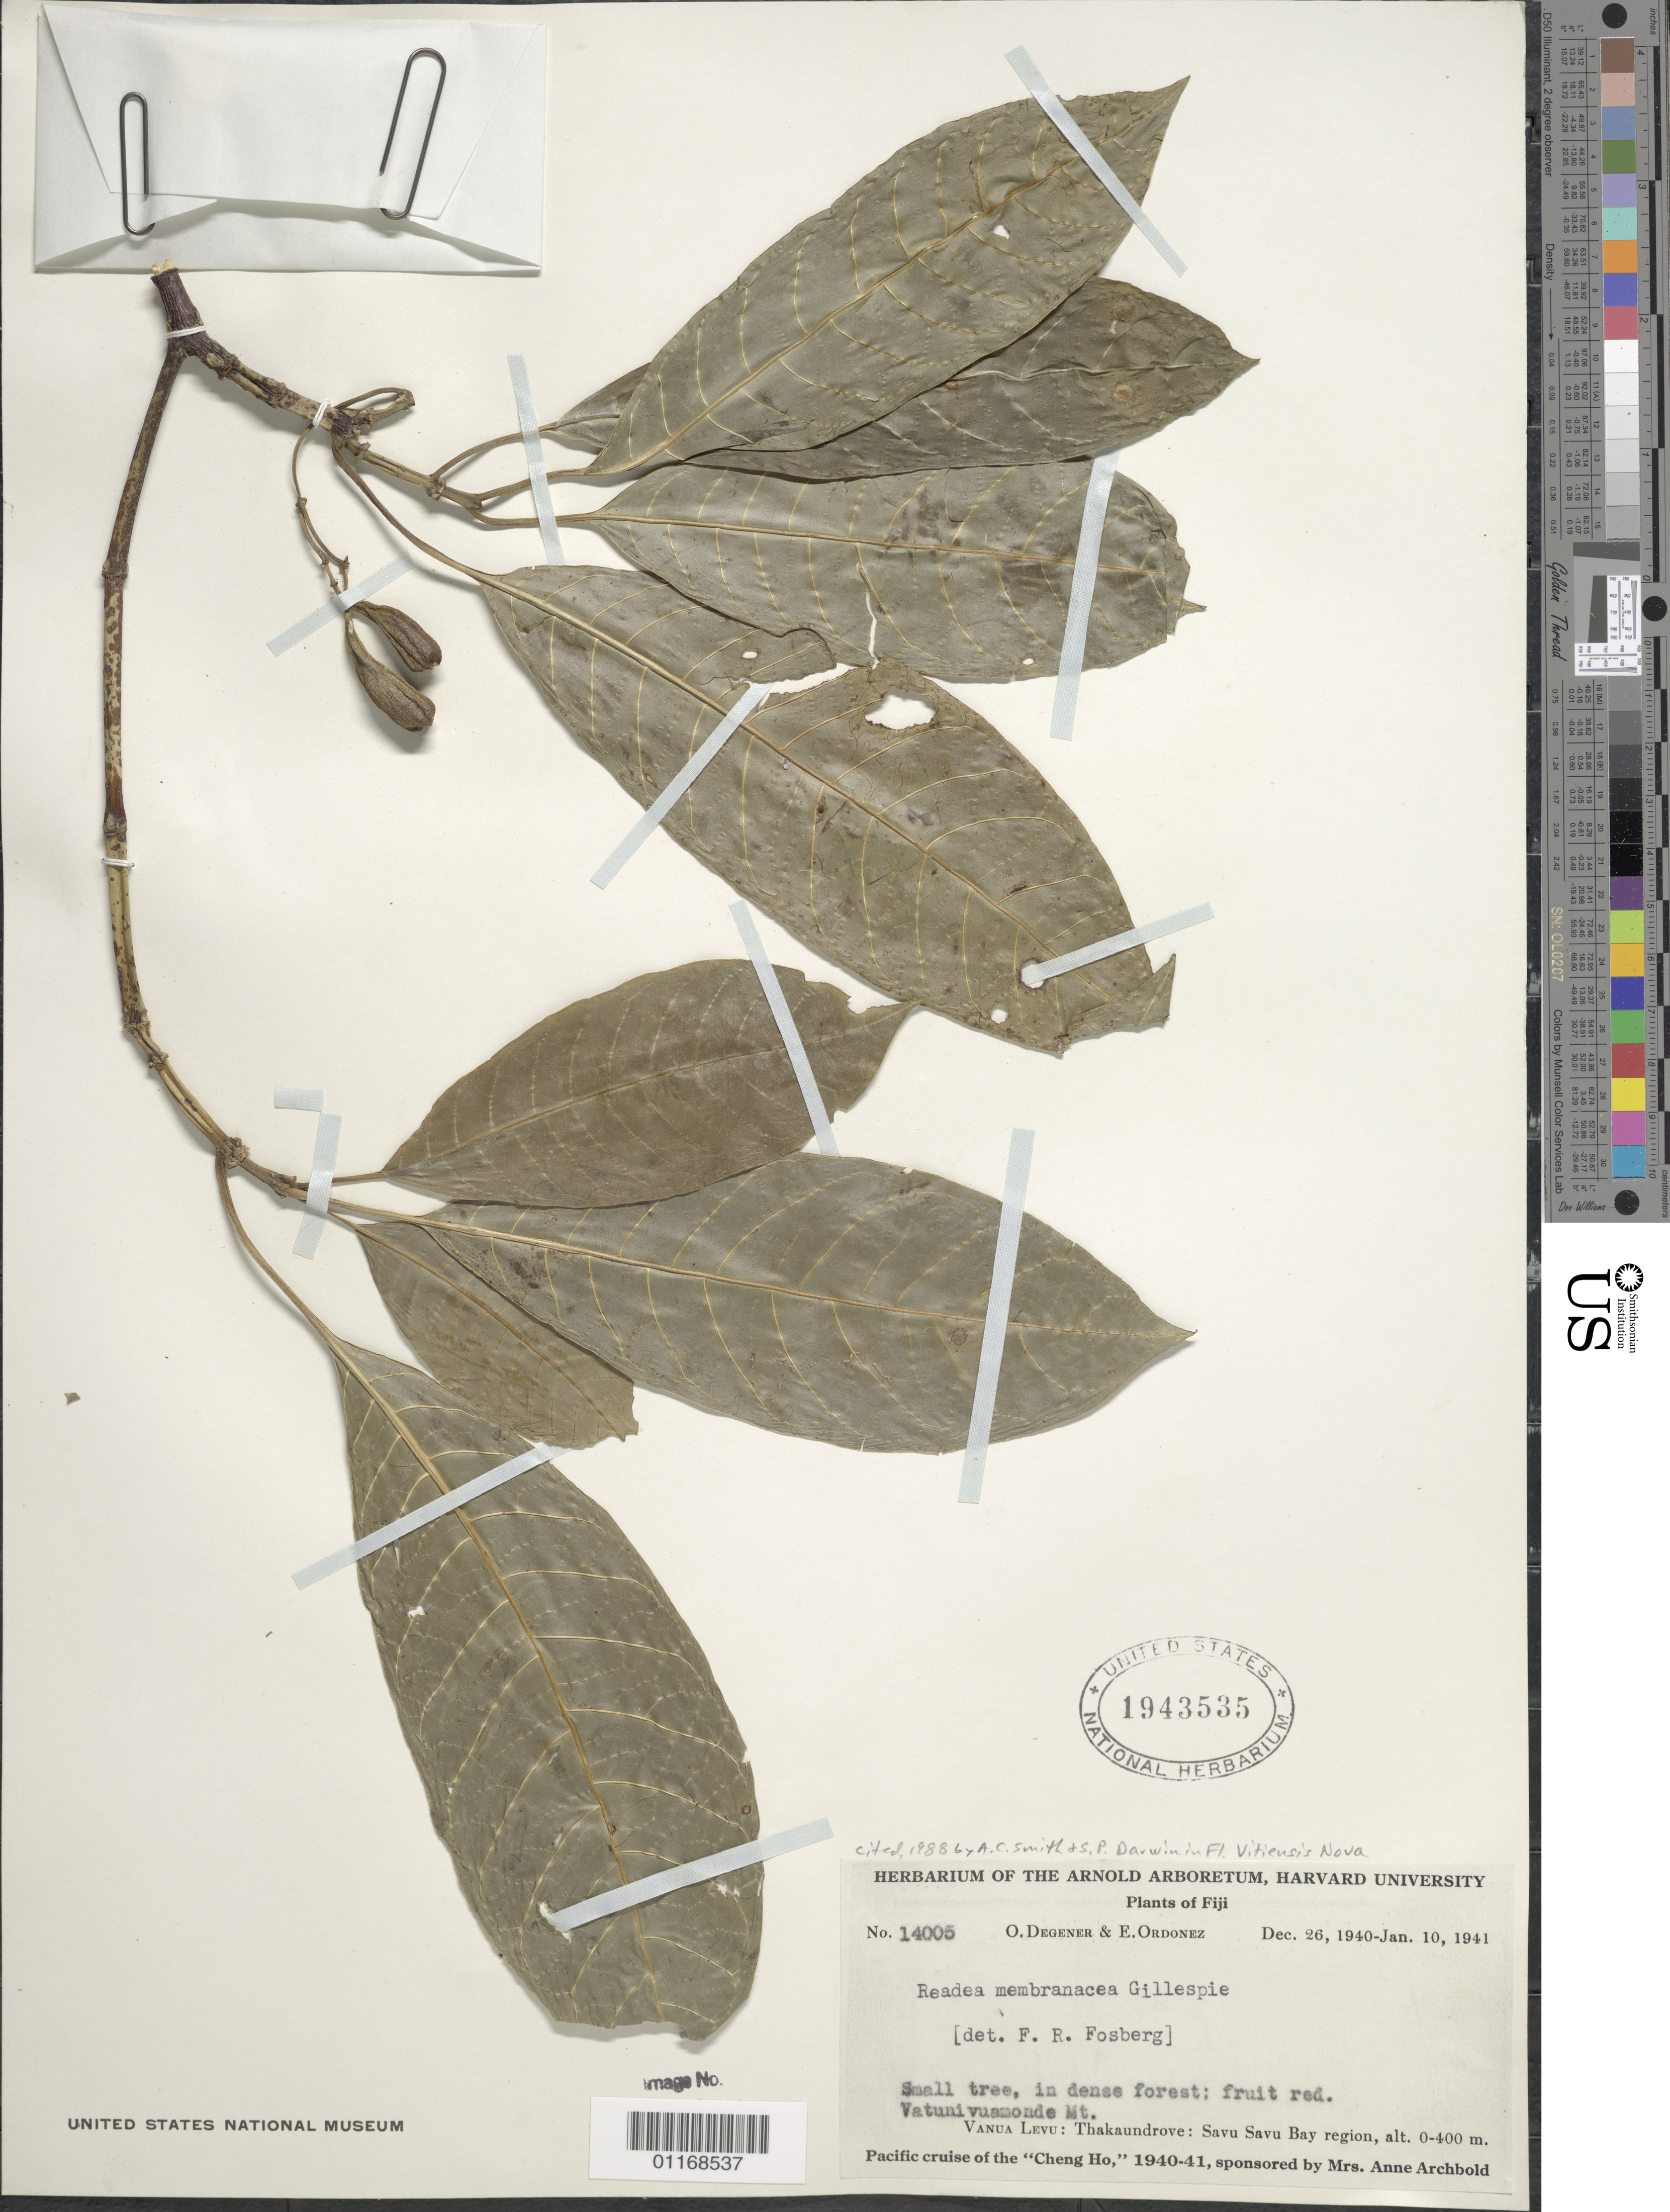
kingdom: Plantae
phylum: Tracheophyta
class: Magnoliopsida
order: Gentianales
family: Rubiaceae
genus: Readea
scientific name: Readea membranacea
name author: Gillespie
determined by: Fosberg, F. R.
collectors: O. Degener & E. Ordonez.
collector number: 14005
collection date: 1940-12-26/1941-01-10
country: Fiji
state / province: Thakaundrove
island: Vanua Levu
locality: Savu savu Bay region, Vatunivuamonde Mt.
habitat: Dense forest.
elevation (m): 0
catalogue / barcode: US 1943535